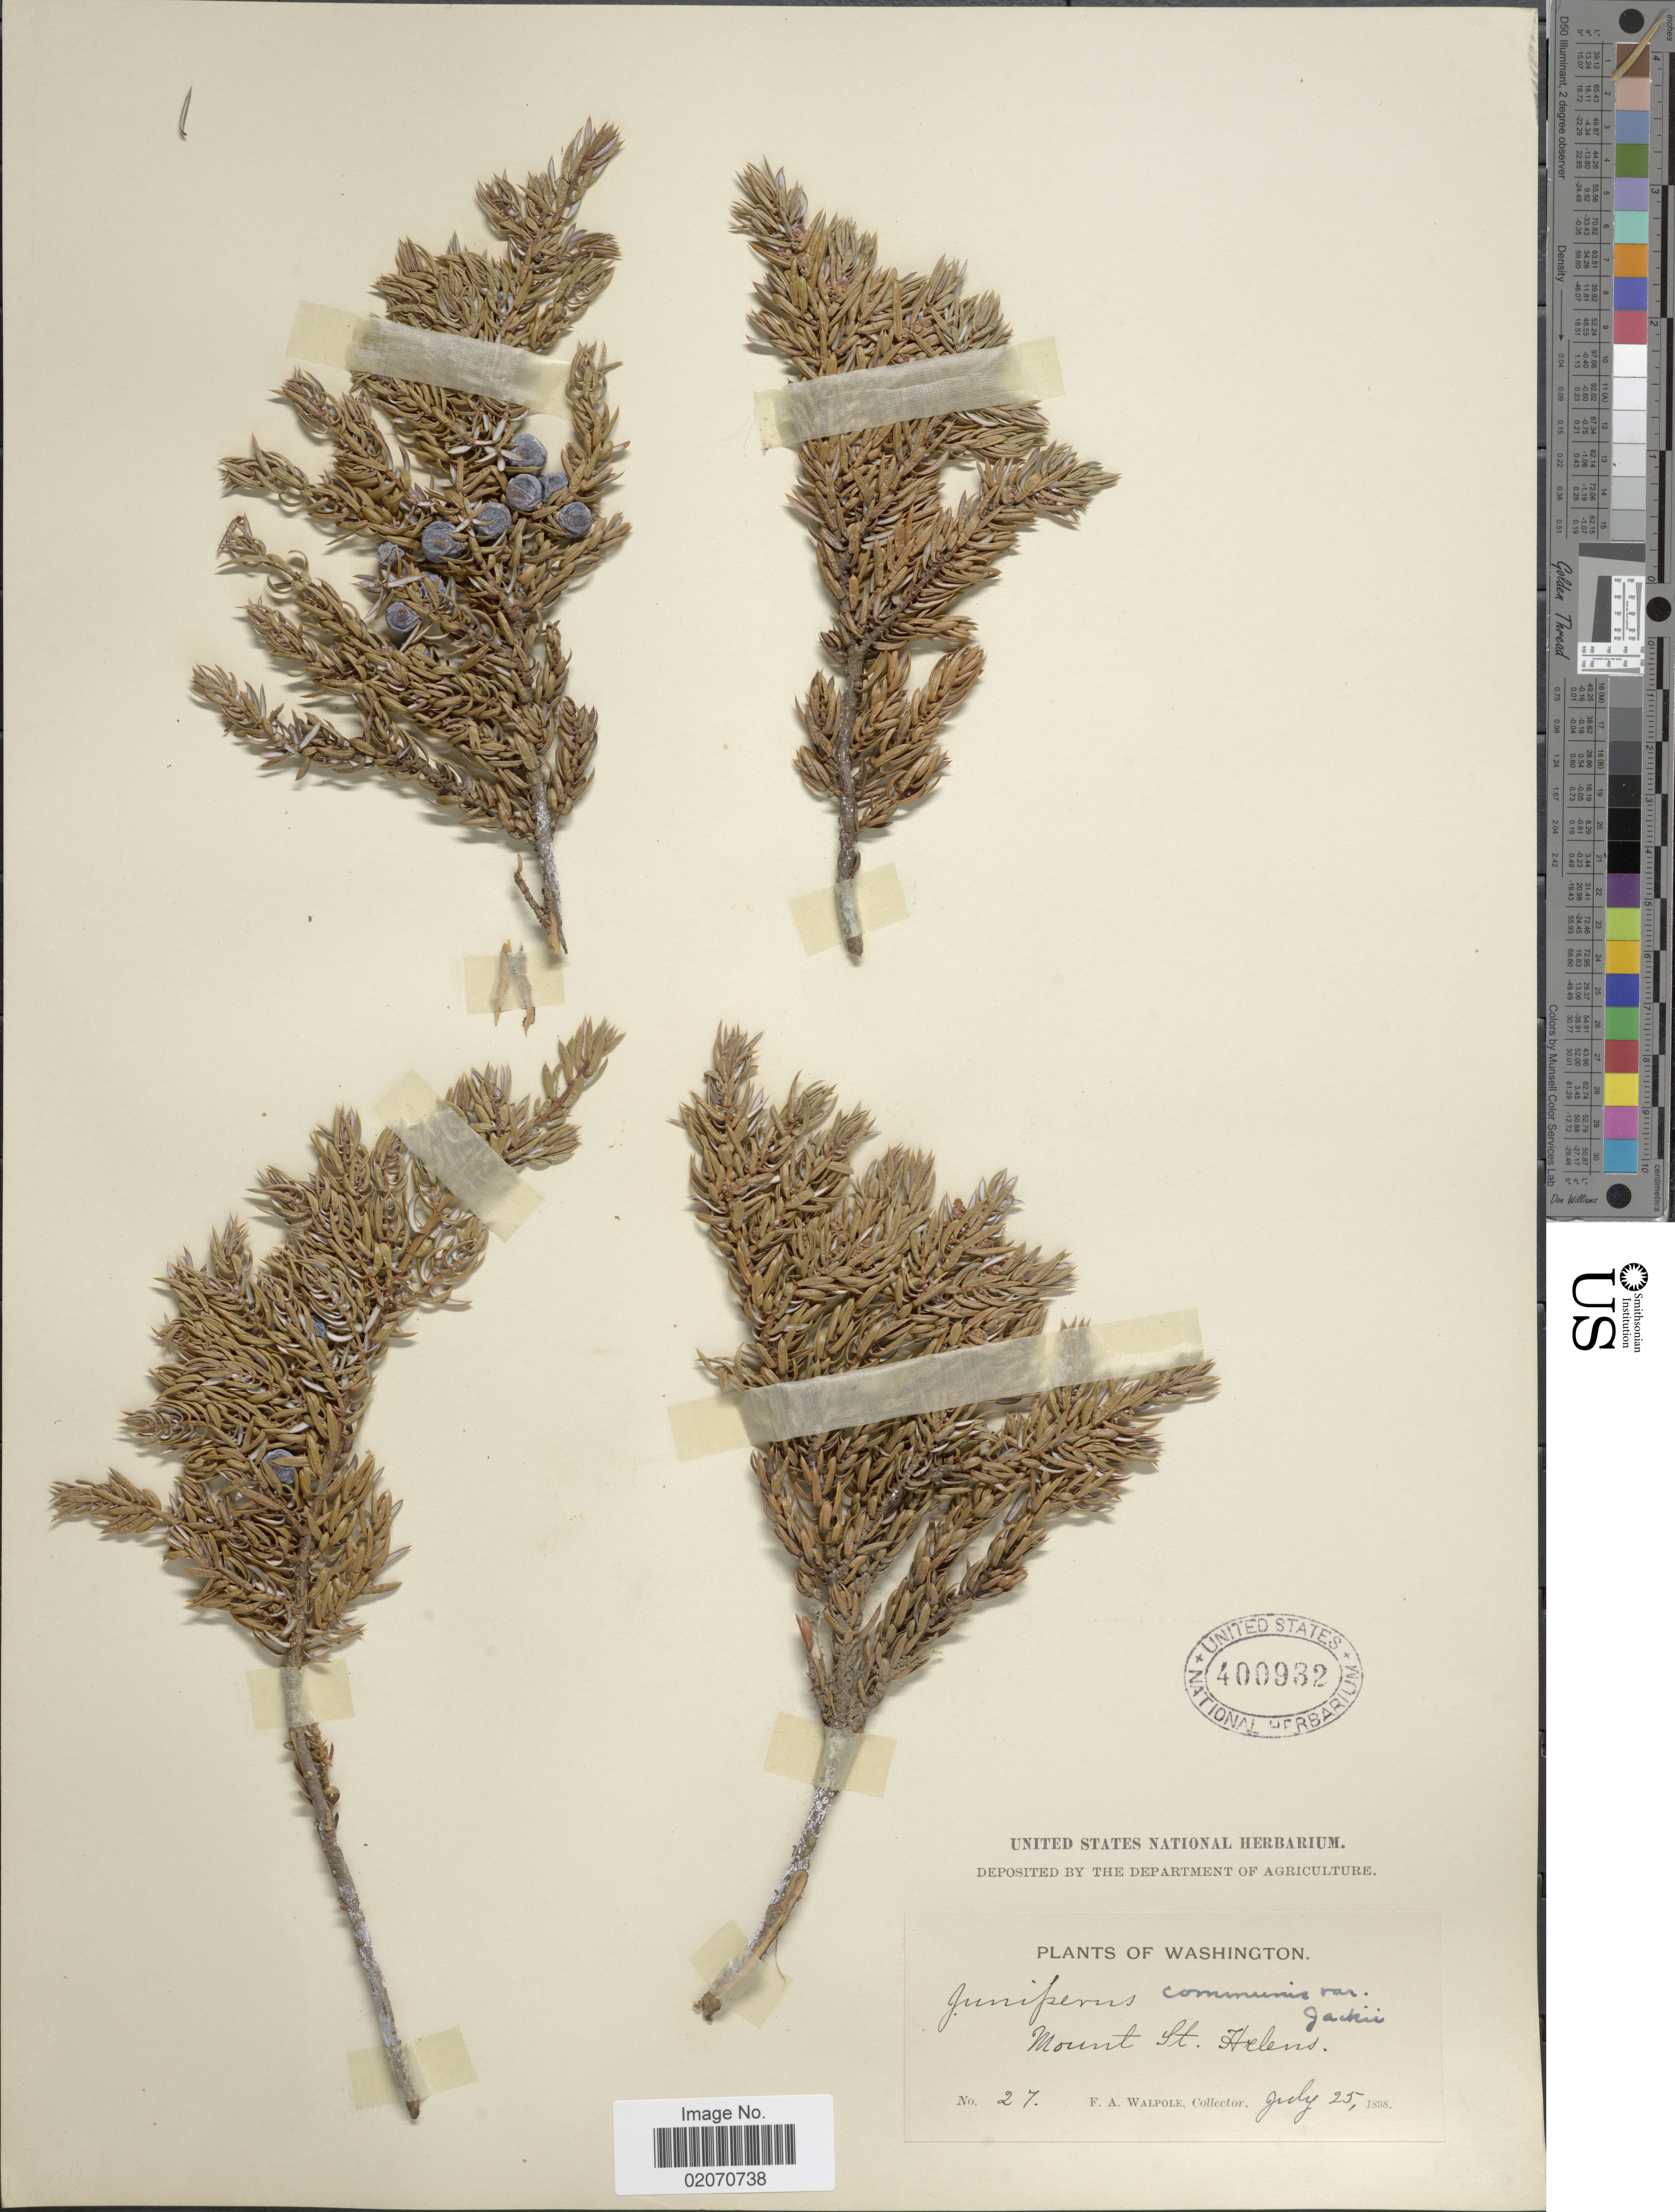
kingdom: Plantae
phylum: Tracheophyta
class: Pinopsida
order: Pinales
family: Cupressaceae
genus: Juniperus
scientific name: Juniperus communis var. jackii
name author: Rehder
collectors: F. Walpole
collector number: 27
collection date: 1898-07-25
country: United States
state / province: Washington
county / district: Skamania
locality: Mount St. Helens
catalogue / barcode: US 400932